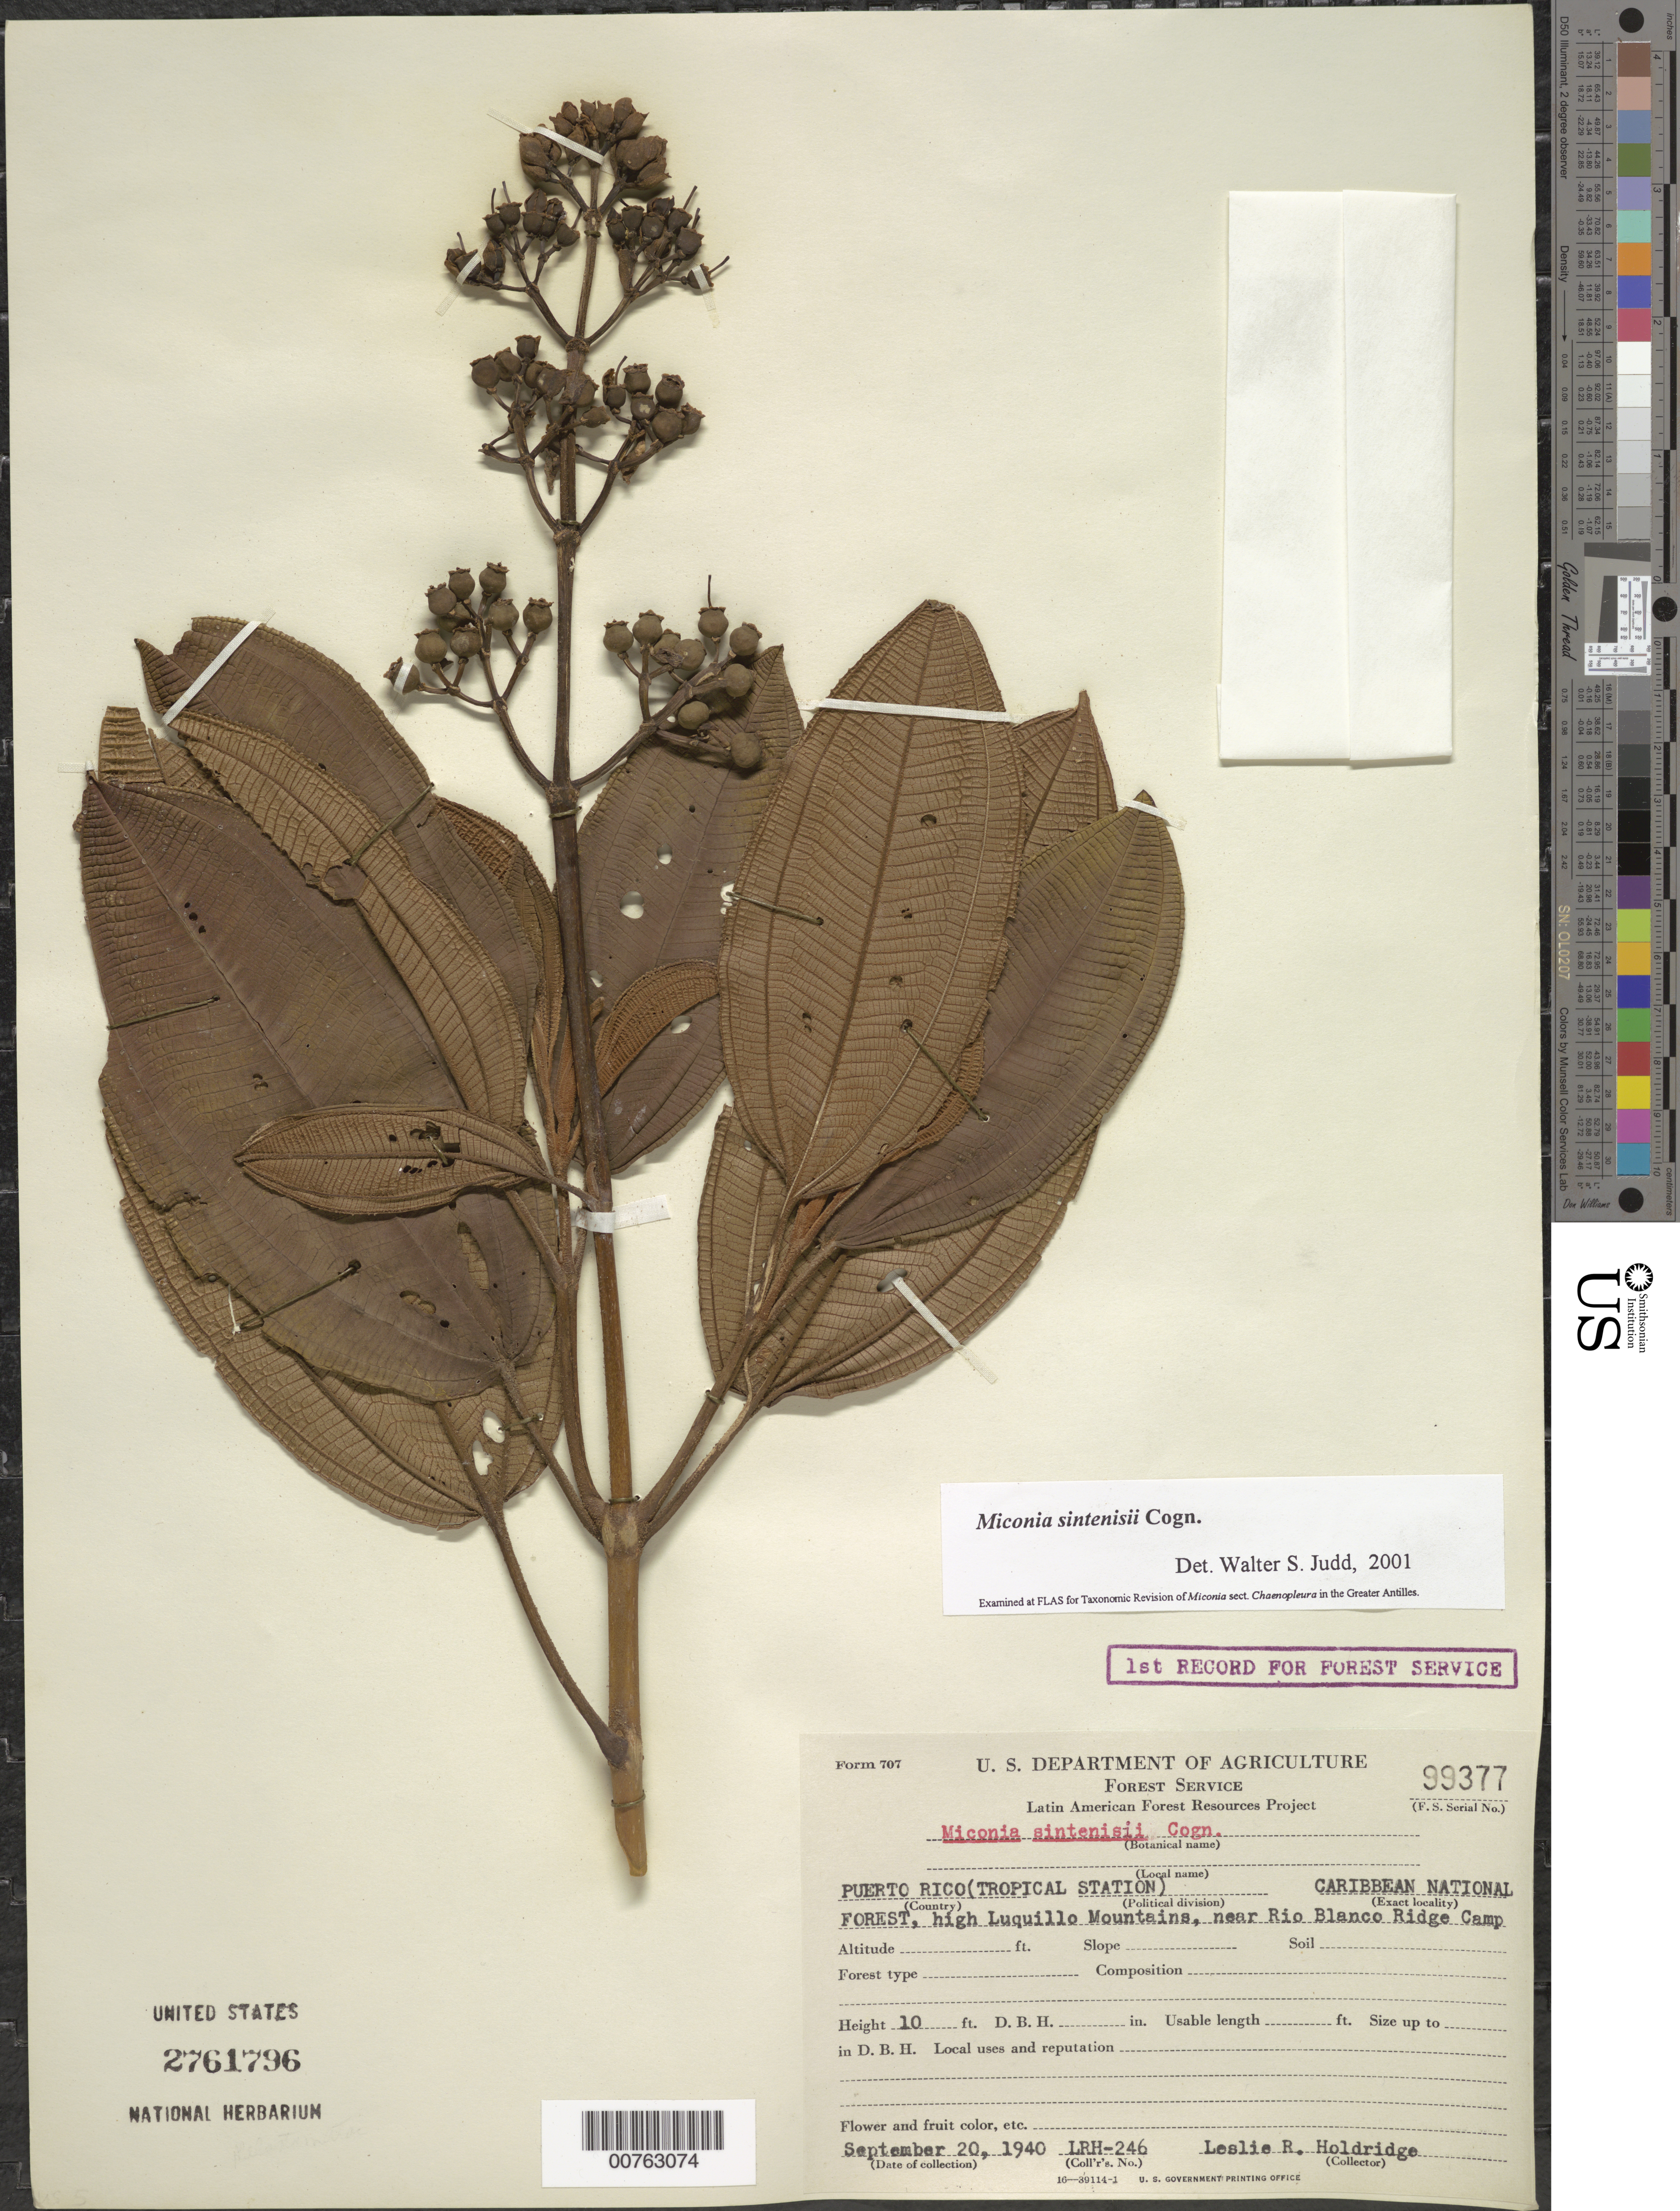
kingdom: Plantae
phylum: Tracheophyta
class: Magnoliopsida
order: Myrtales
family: Melastomataceae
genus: Miconia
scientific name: Miconia sintenisii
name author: Cogn.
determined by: Judd, Walter S.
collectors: L. Holdridge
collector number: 246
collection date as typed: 20 Sep 1940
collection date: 1940-09-20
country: Puerto Rico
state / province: Luquillo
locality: Caribbean National Forest, high Luquillo Mountains, near Rio Blanco ridge camp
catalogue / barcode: US 2761796